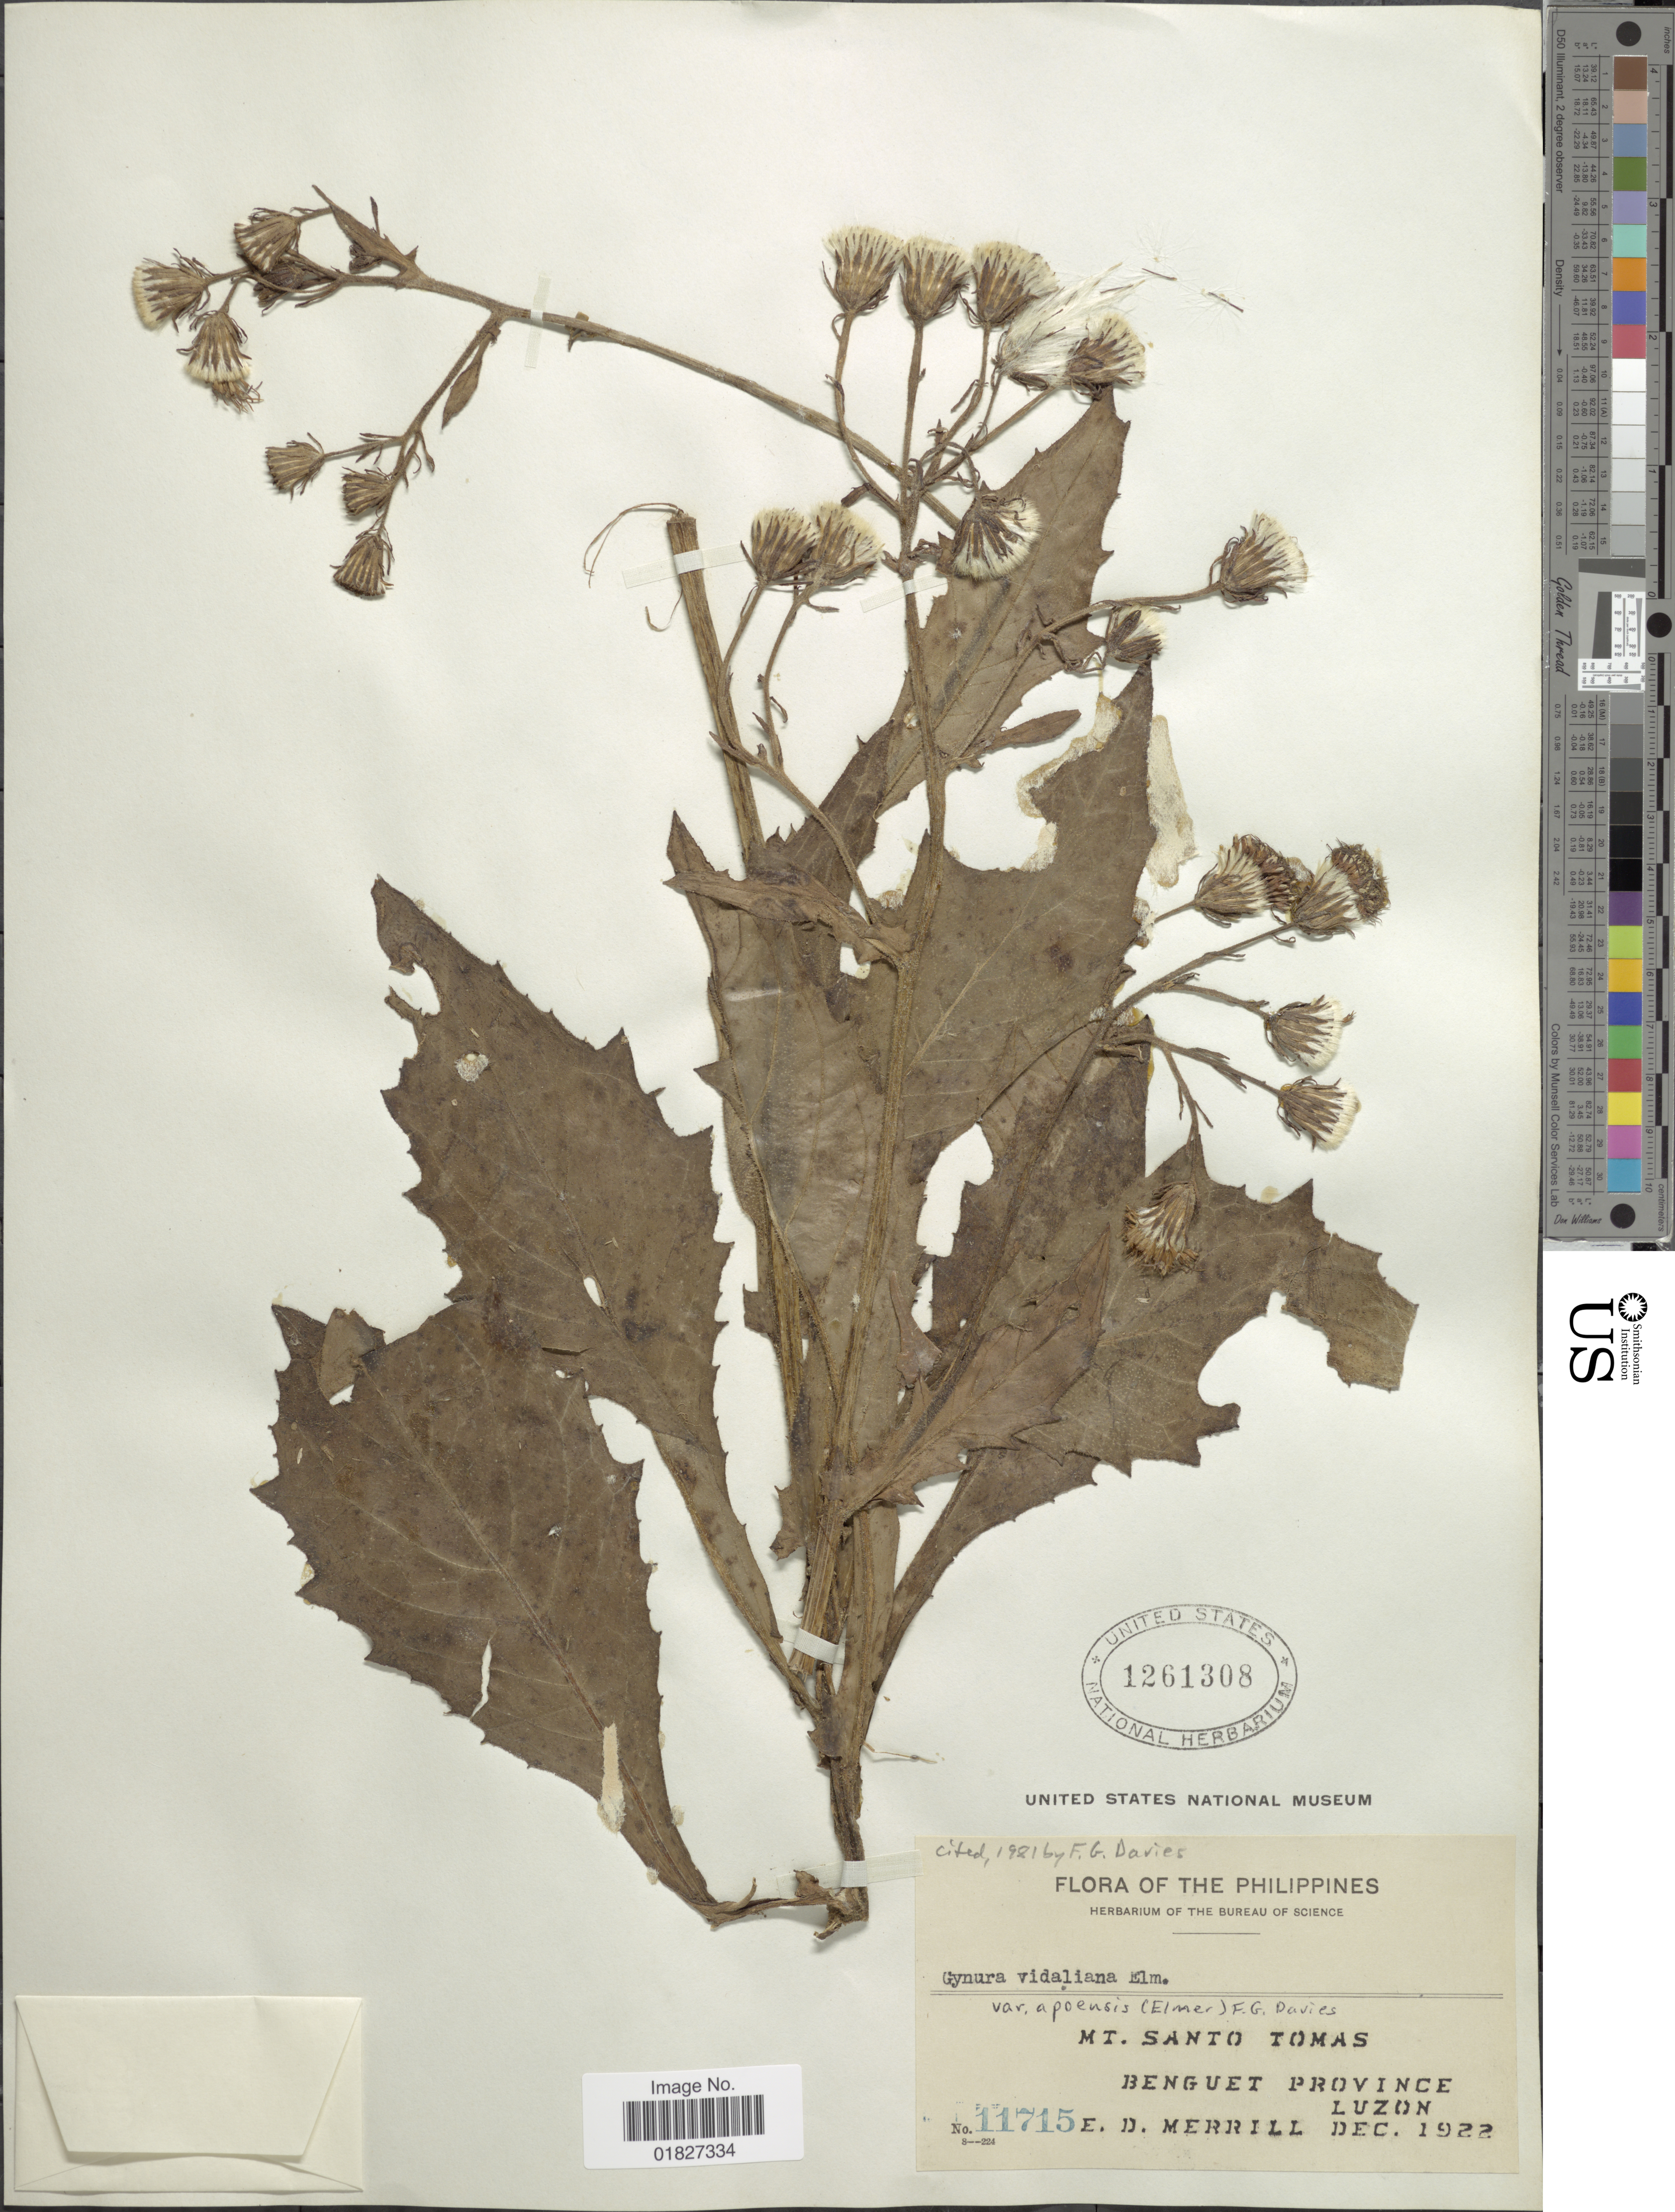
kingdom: Plantae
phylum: Tracheophyta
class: Magnoliopsida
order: Asterales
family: Asteraceae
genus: Gynura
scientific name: Gynura vidaliana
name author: Elmer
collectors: E. D. Merrill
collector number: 11715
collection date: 1922-12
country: Philippines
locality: Mt. Santo Tomas, Benguet Province, Luzon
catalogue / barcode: US 1261308